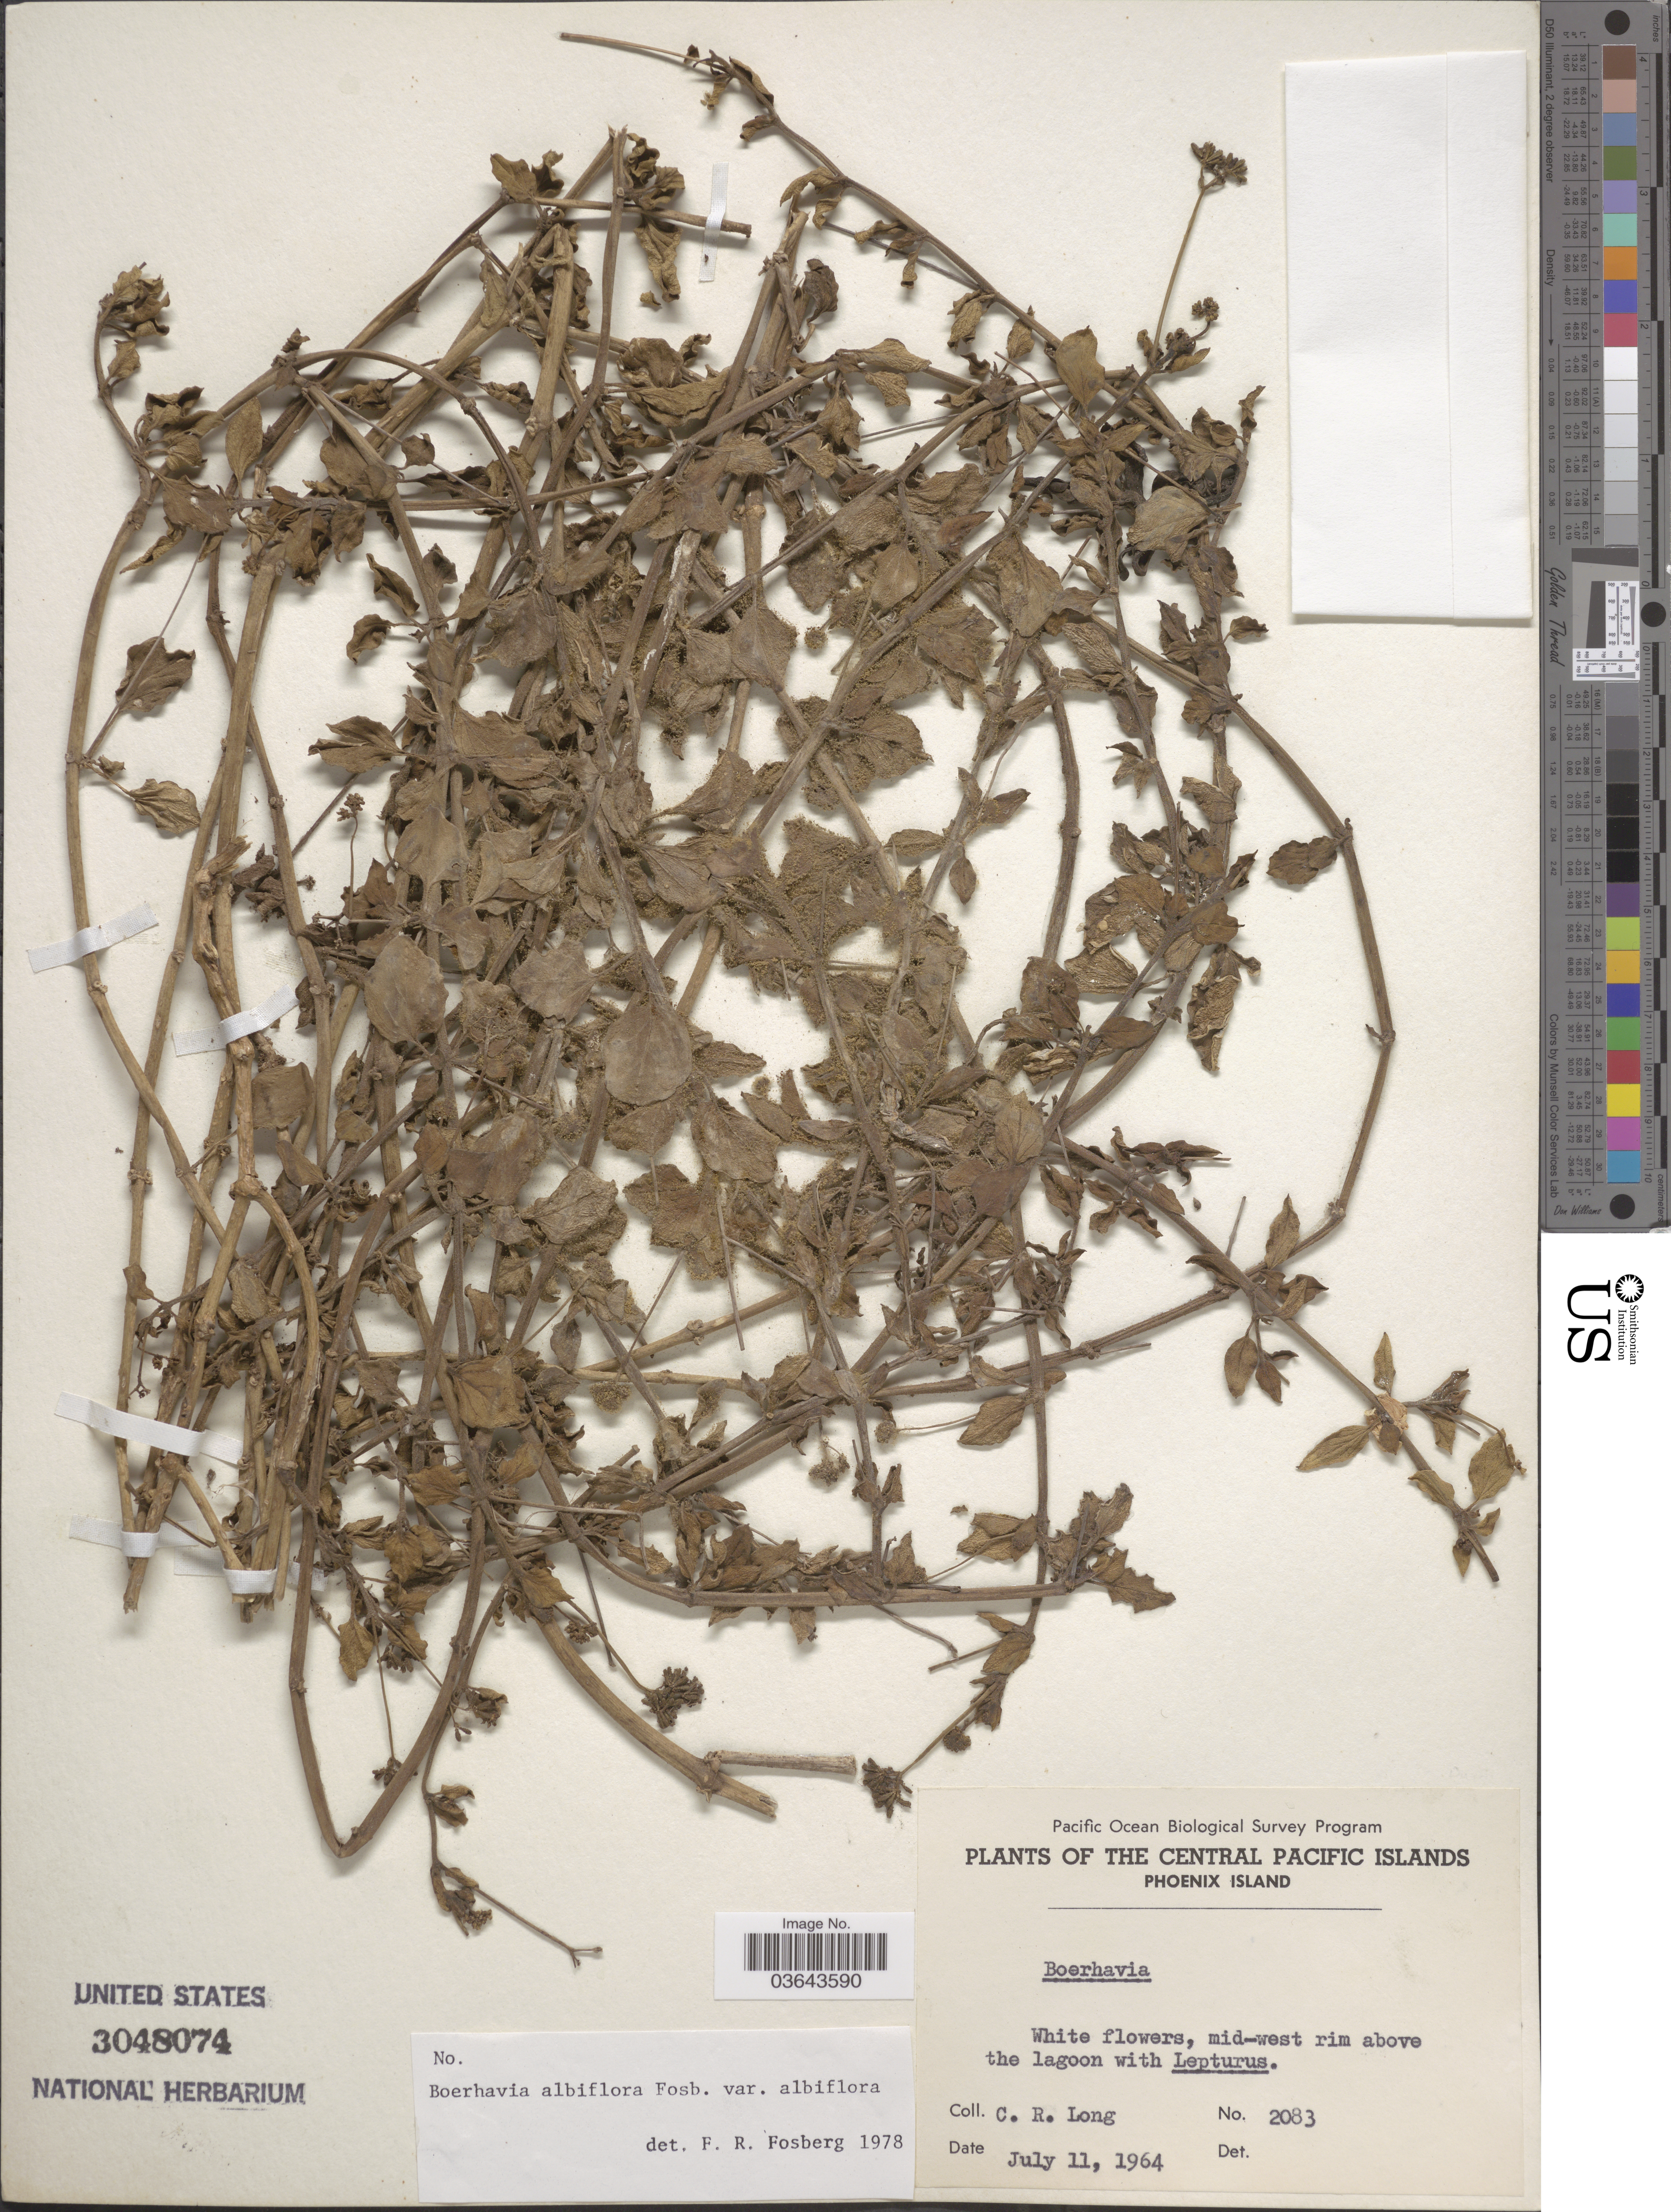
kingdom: Plantae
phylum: Tracheophyta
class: Magnoliopsida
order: Caryophyllales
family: Nyctaginaceae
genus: Boerhavia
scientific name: Boerhavia albiflora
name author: Fosberg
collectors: C. R. Long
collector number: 2083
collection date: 1964-07-11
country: Kiribati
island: Rawaki (Phoenix) Island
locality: The Central Pacific Islands. Phoenix Island.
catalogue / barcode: US 3048074